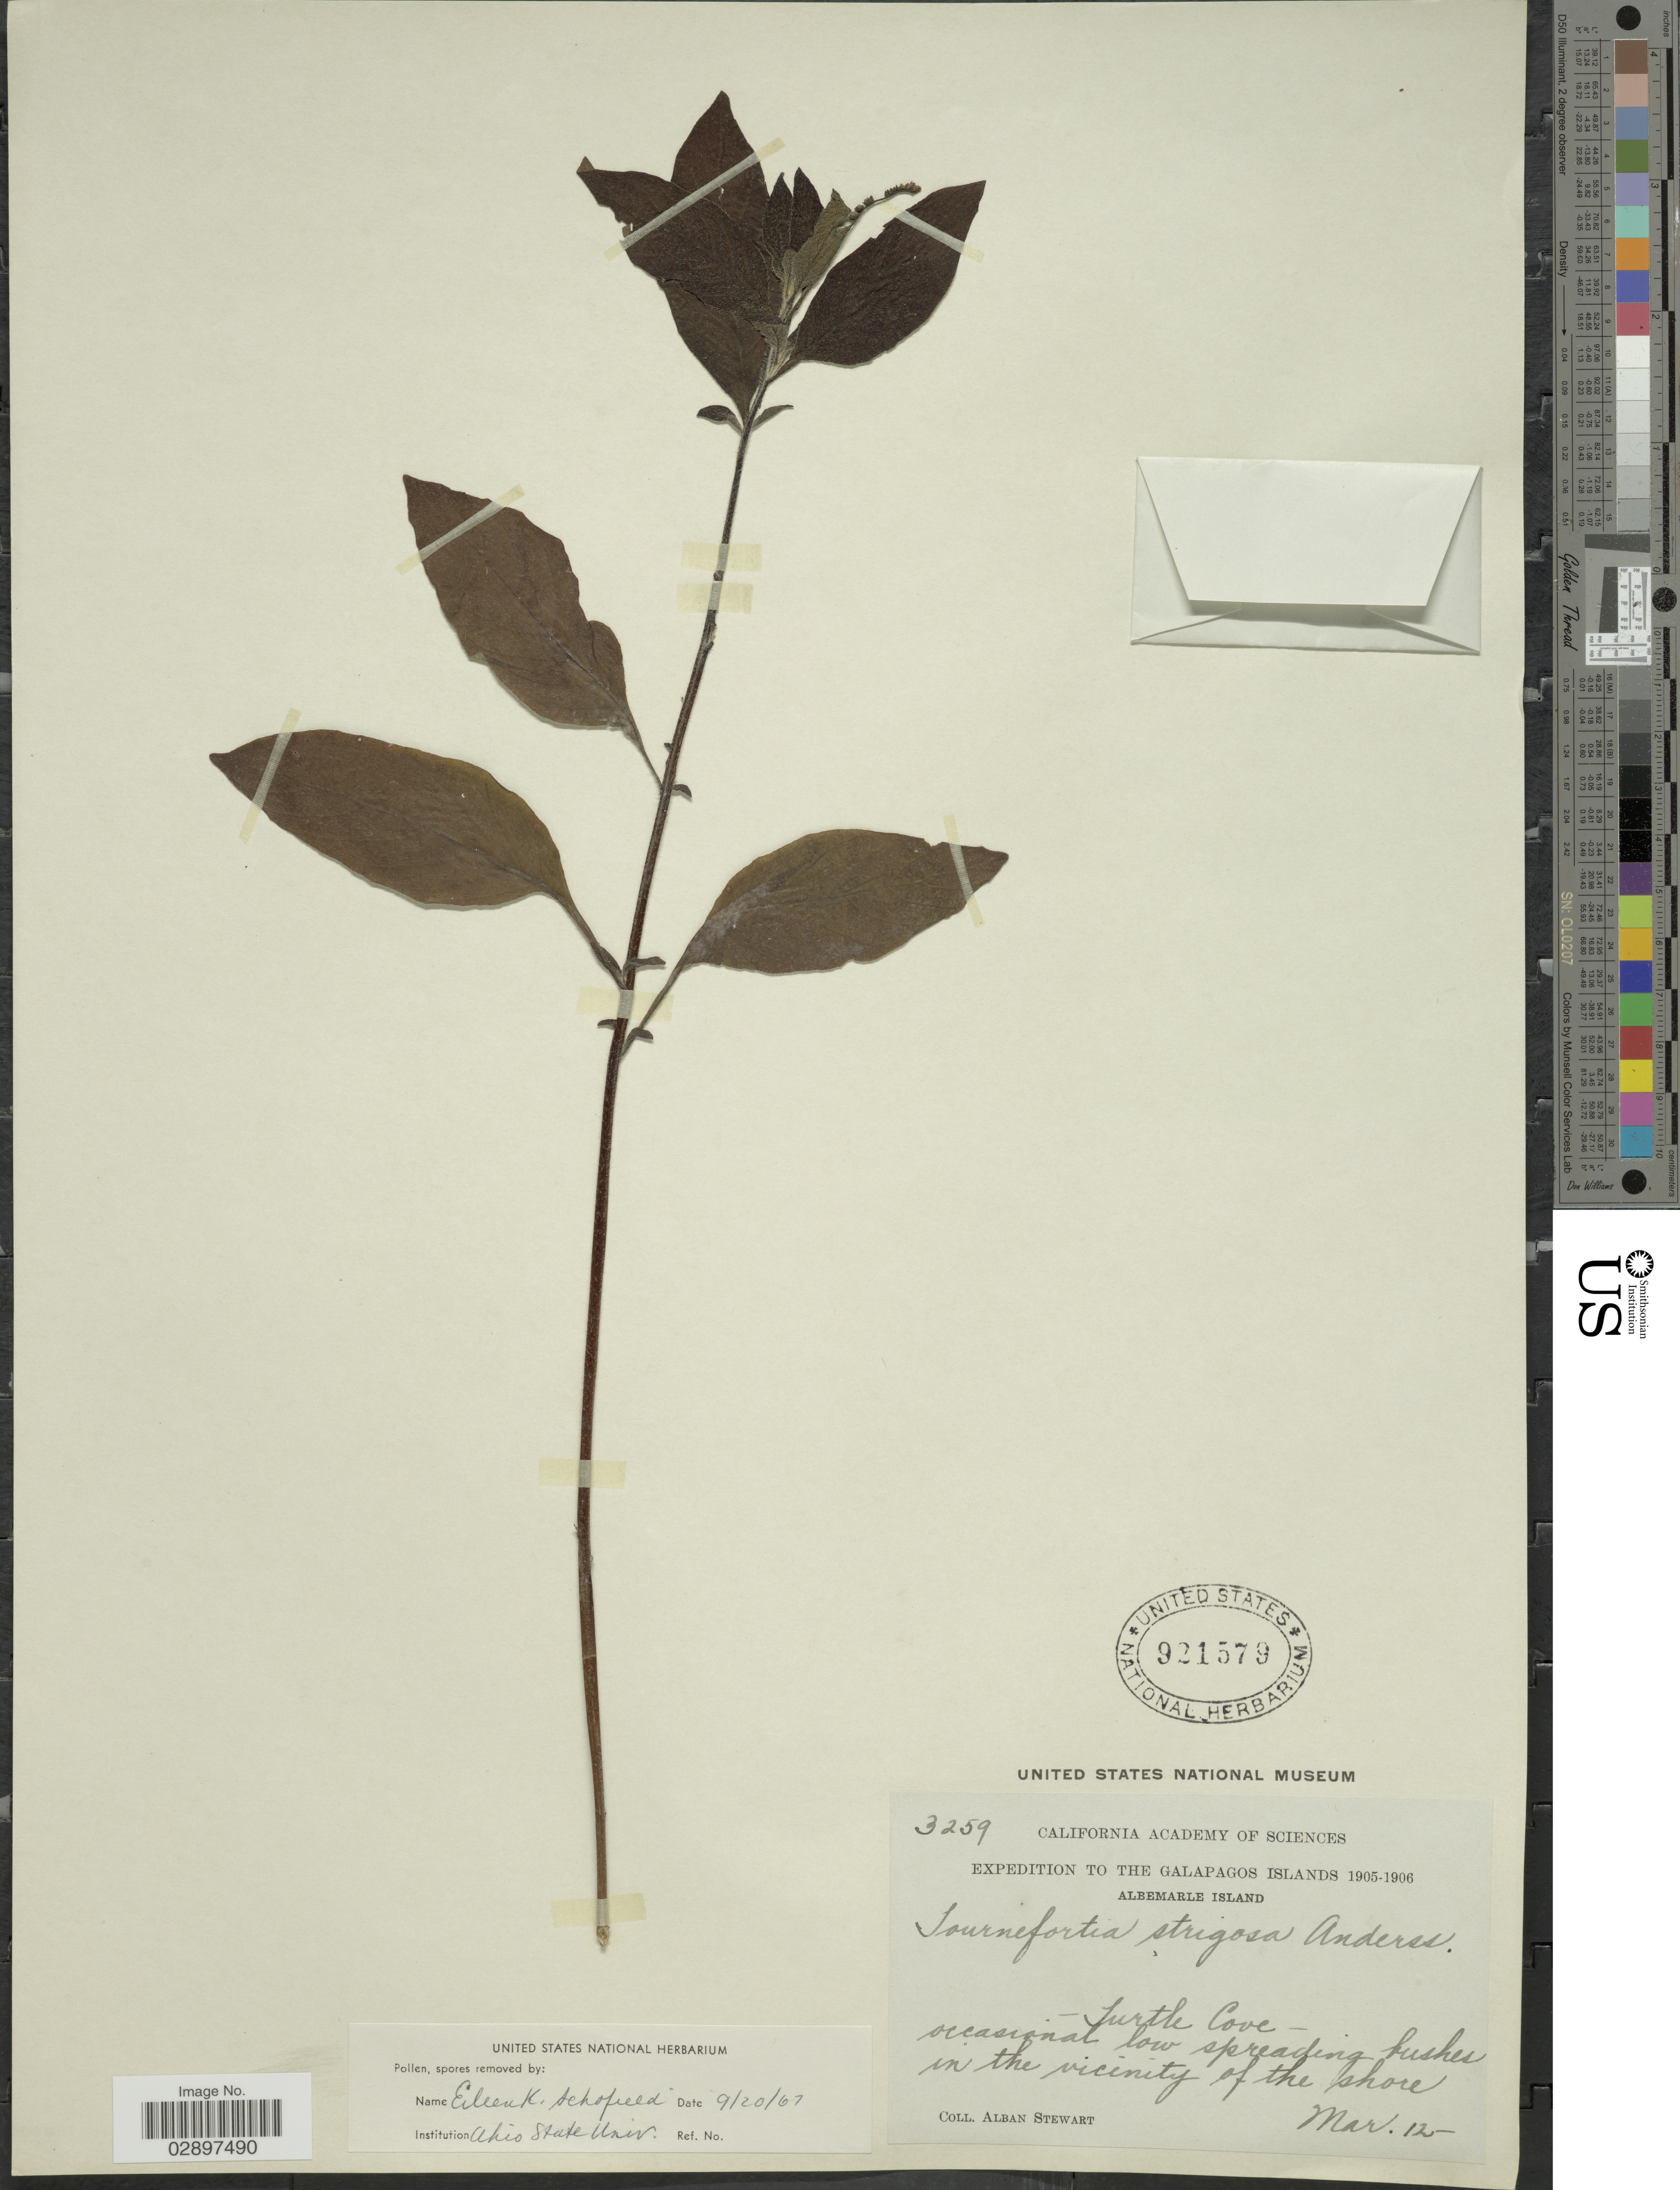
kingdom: Plantae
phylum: Tracheophyta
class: Magnoliopsida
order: Boraginales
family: Heliotropiaceae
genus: Tournefortia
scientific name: Tournefortia strigosa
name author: Andersson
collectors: A. Stewart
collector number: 3259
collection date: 1905-03-12/1906-03-12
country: Ecuador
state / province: Colón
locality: The Galapagos Islands. Albemarle Island. Turtle Cove.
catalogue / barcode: US 921579